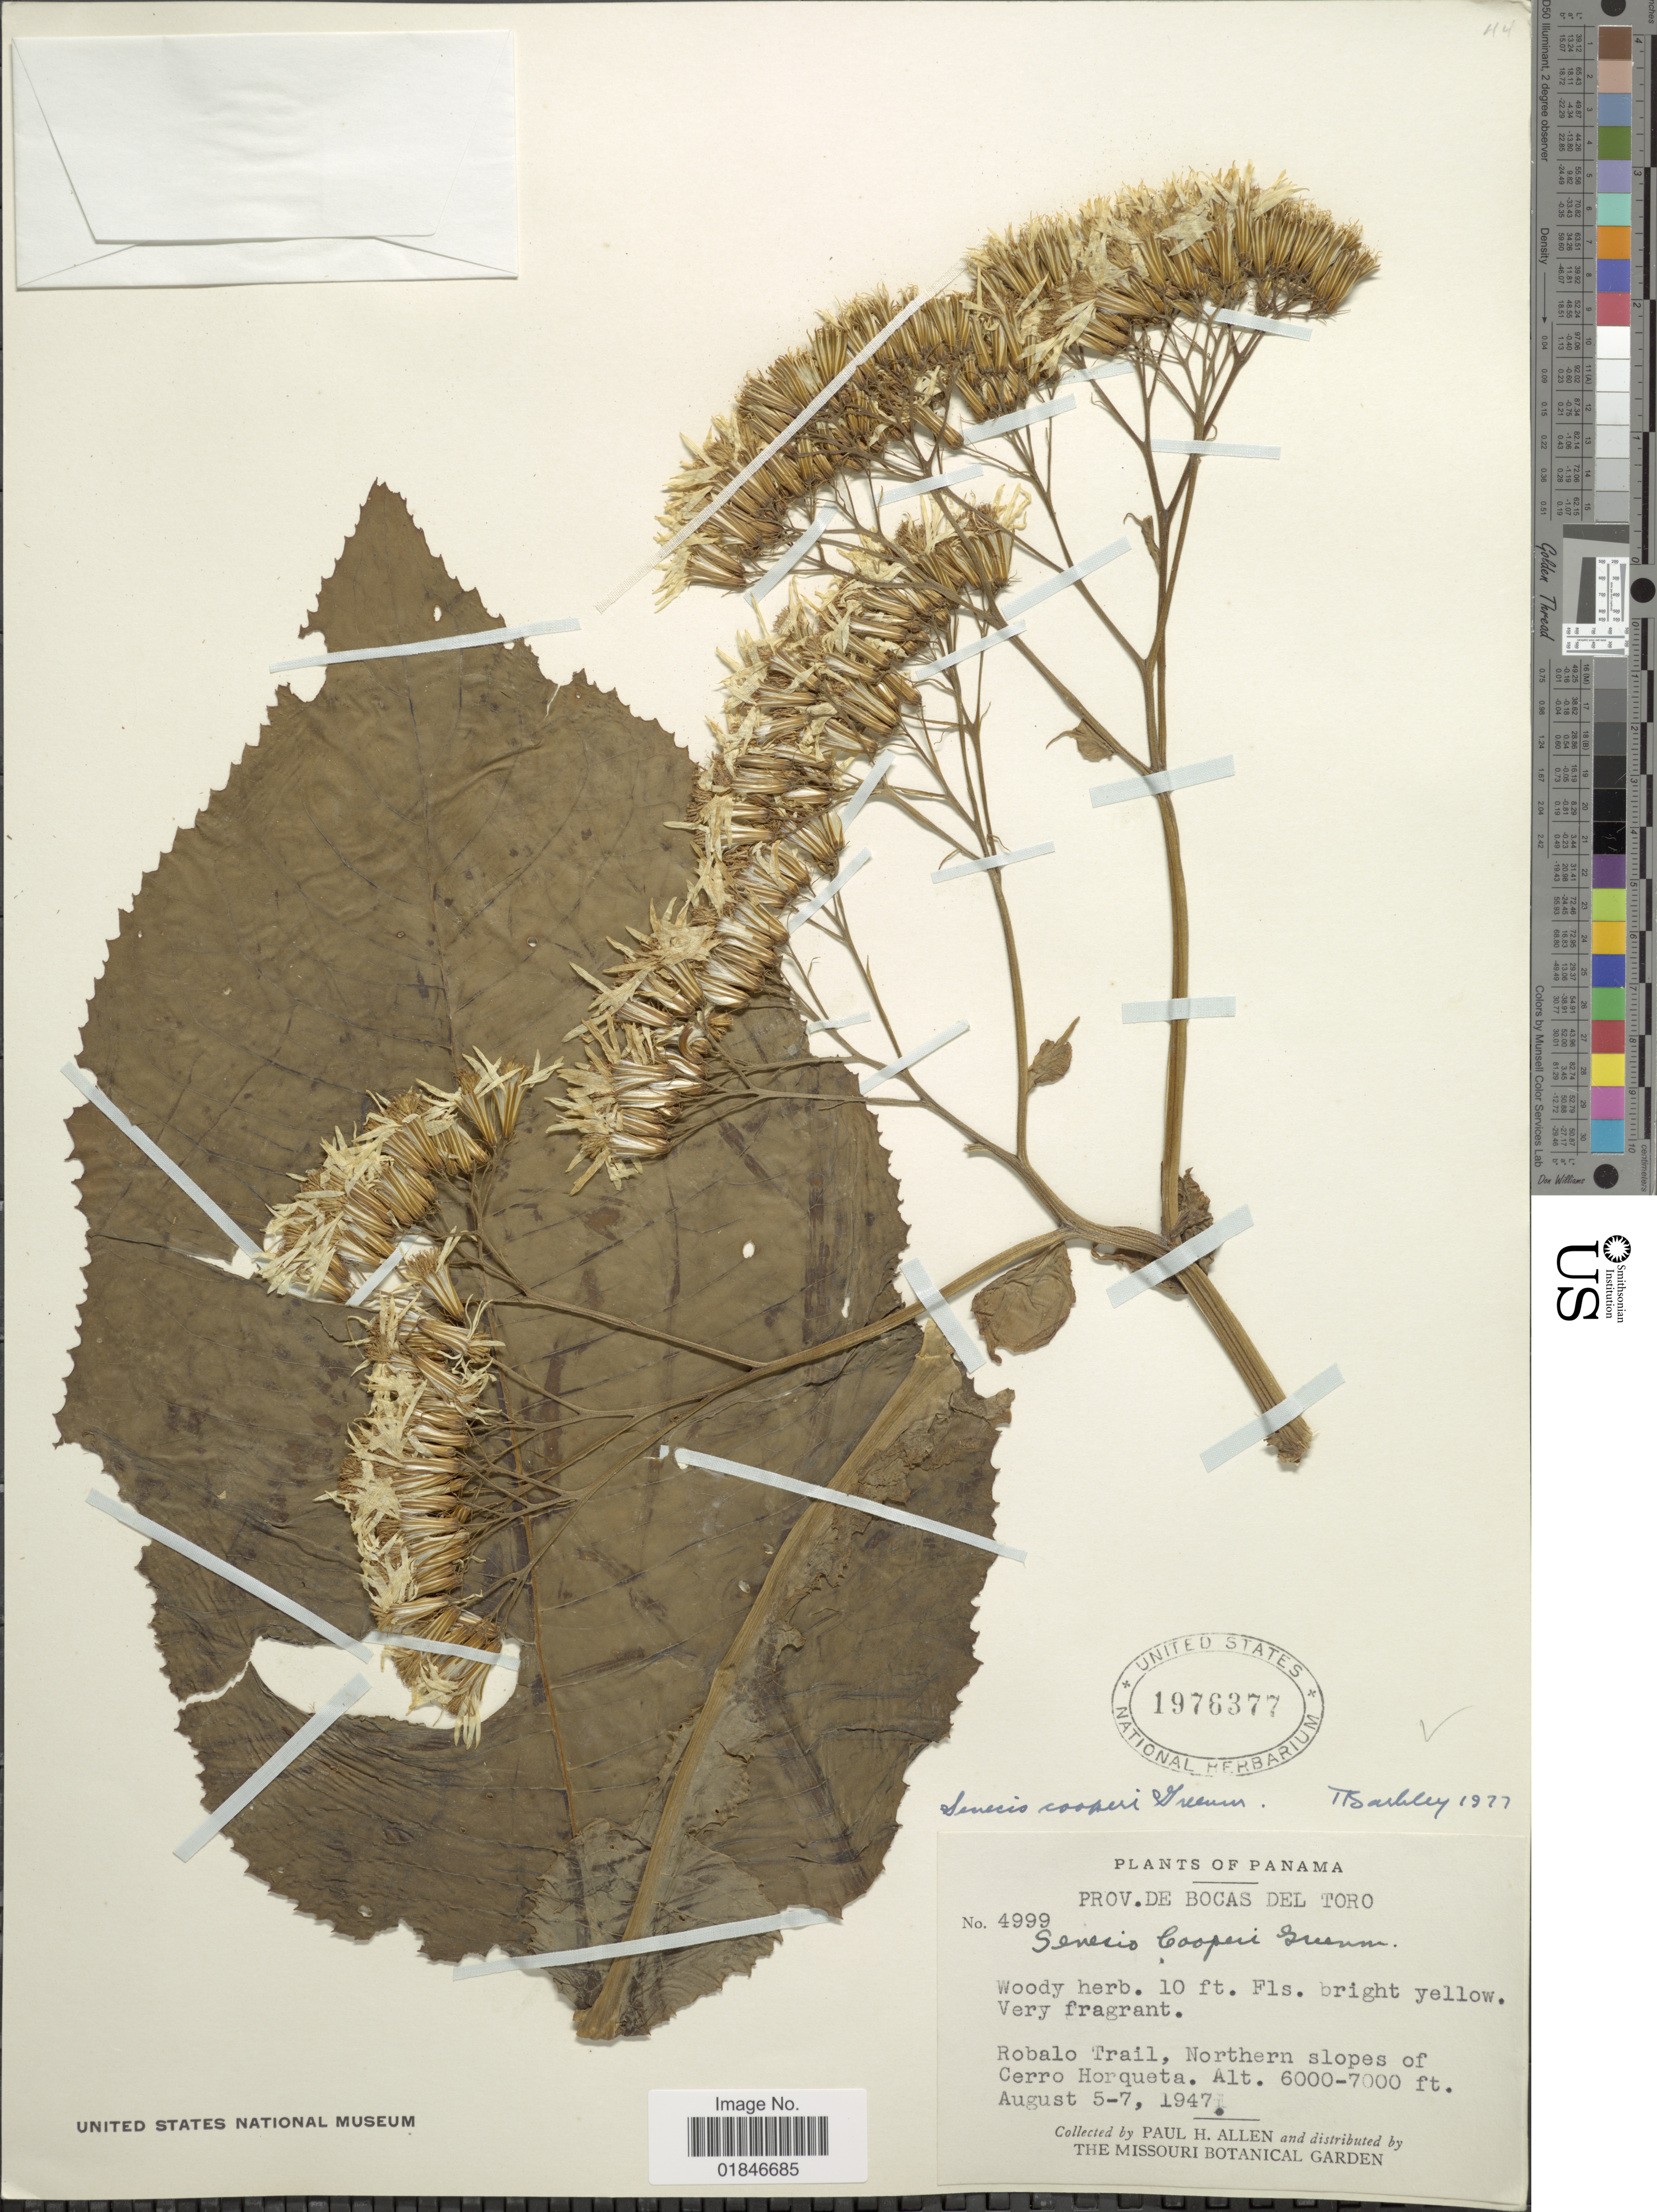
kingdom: Plantae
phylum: Tracheophyta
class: Magnoliopsida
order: Asterales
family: Asteraceae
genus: Jessea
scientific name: Jessea cooperi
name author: (Greenm.) H. Rob. & Cuatrec.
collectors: P. H. Allen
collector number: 4999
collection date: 1947-08-05/1947-08-07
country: Panama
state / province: Bocas del Toro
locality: Prov. de Bocas del Toro. Robalo Trail, Northern slopes of Cerro Horqueta.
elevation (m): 1829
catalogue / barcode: US 1976377